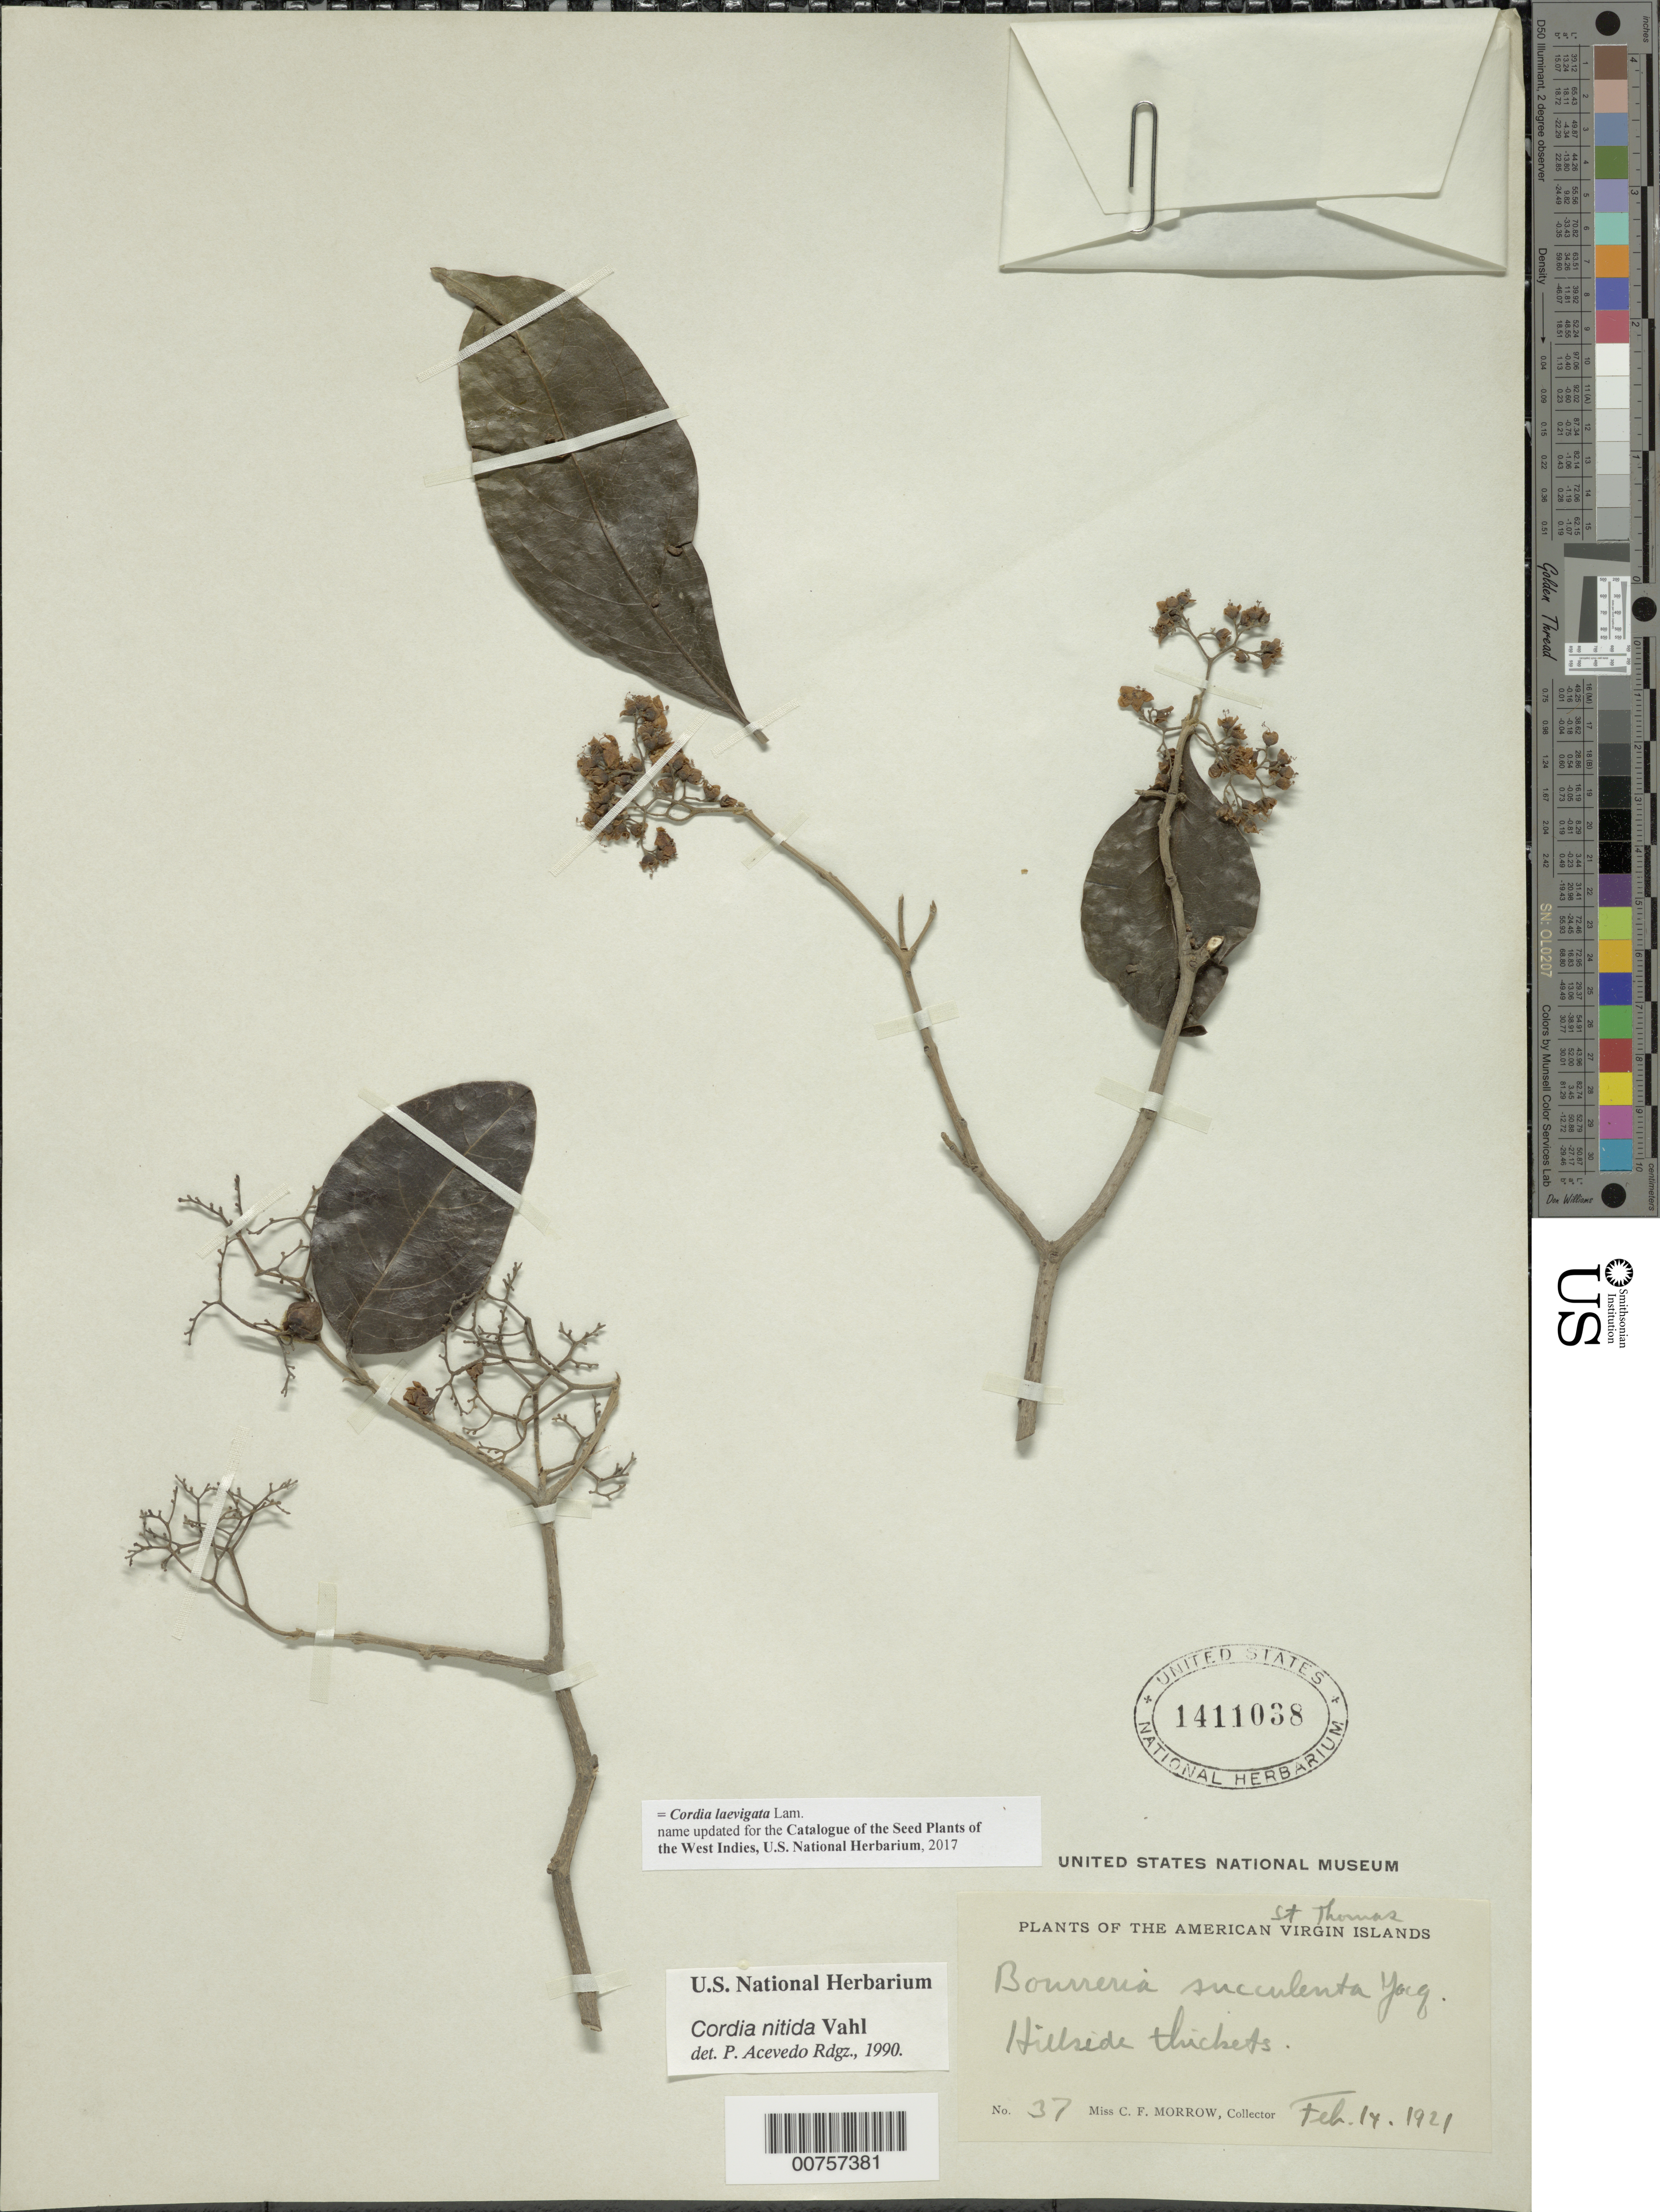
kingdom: Plantae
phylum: Tracheophyta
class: Magnoliopsida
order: Boraginales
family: Cordiaceae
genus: Cordia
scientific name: Cordia laevigata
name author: Lam.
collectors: C. Morrow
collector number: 37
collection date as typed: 14 Feb 1921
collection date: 1921-02-14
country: U.S. Virgin Islands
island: St. Thomas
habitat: Hillside thickets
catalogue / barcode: US 1411038